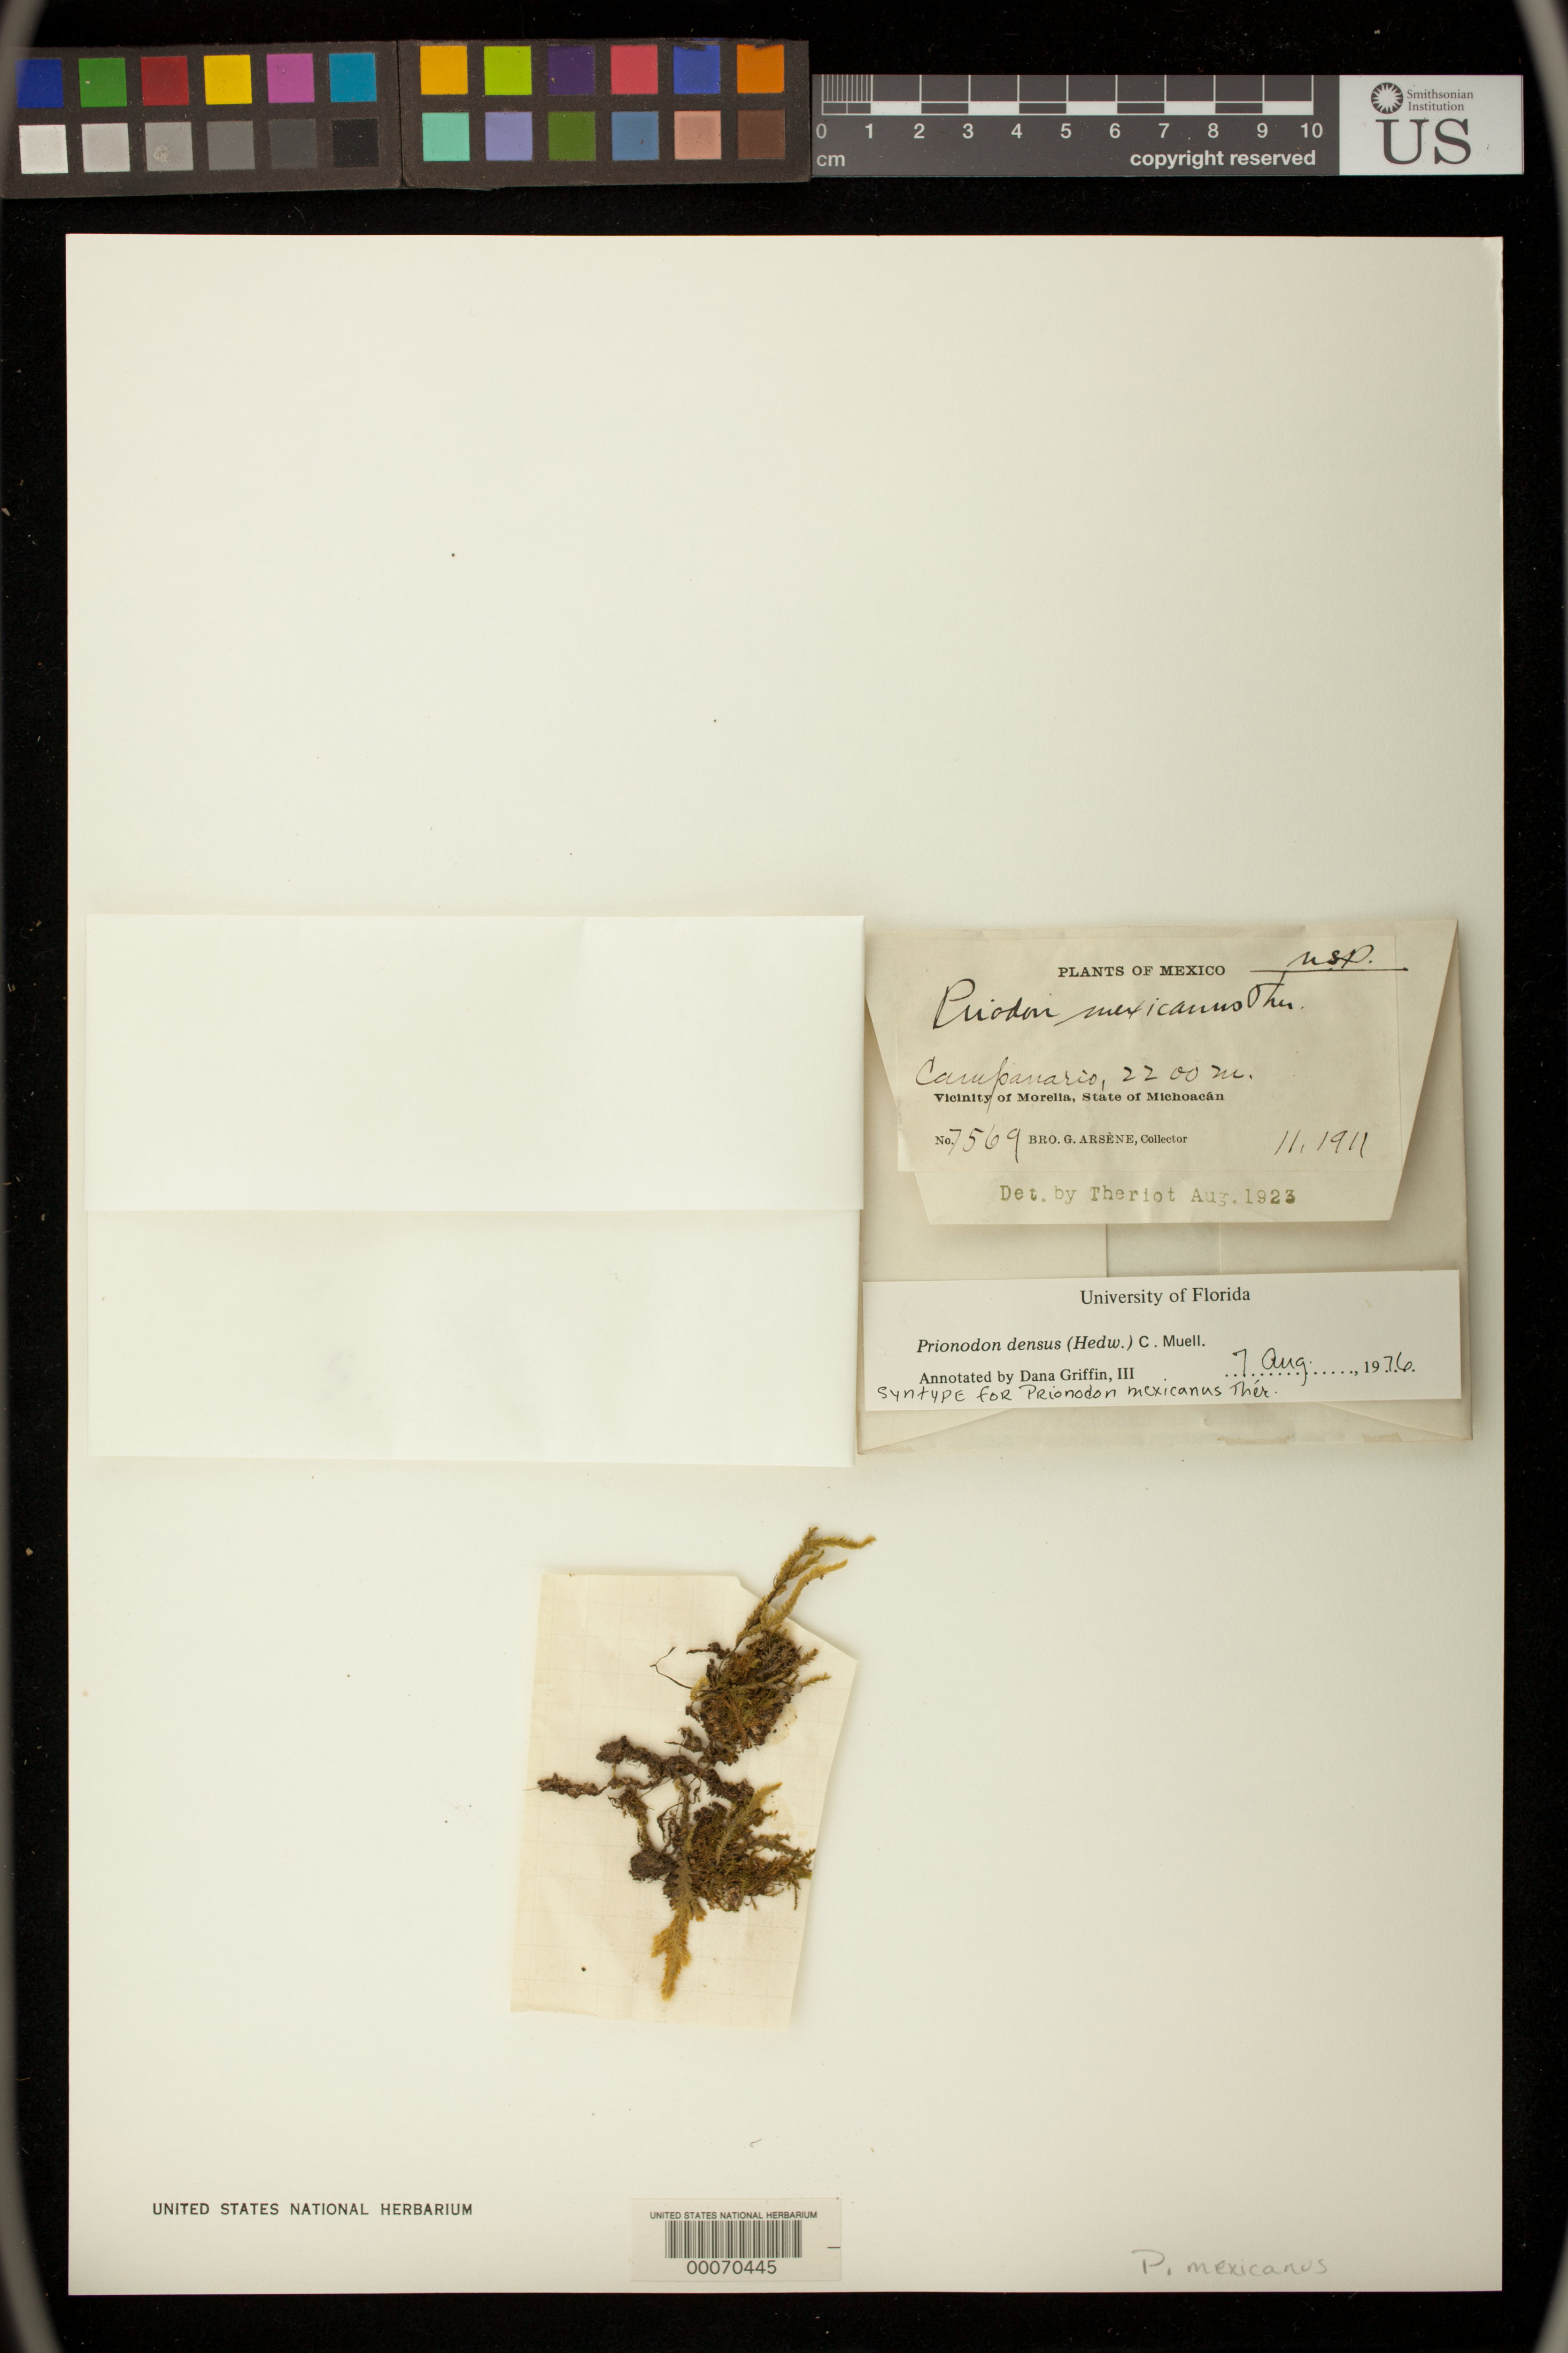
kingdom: Plantae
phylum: Bryophyta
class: Bryopsida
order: Hypnales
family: Prionodontaceae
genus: Prionodon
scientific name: Prionodon mexicanus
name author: Thér.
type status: Syntype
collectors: Bro. G. Arsène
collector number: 7569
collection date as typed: Nov 1911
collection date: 1911-11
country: Mexico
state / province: Michoacán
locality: Vicinity of Morelia, Campario.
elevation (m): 2200